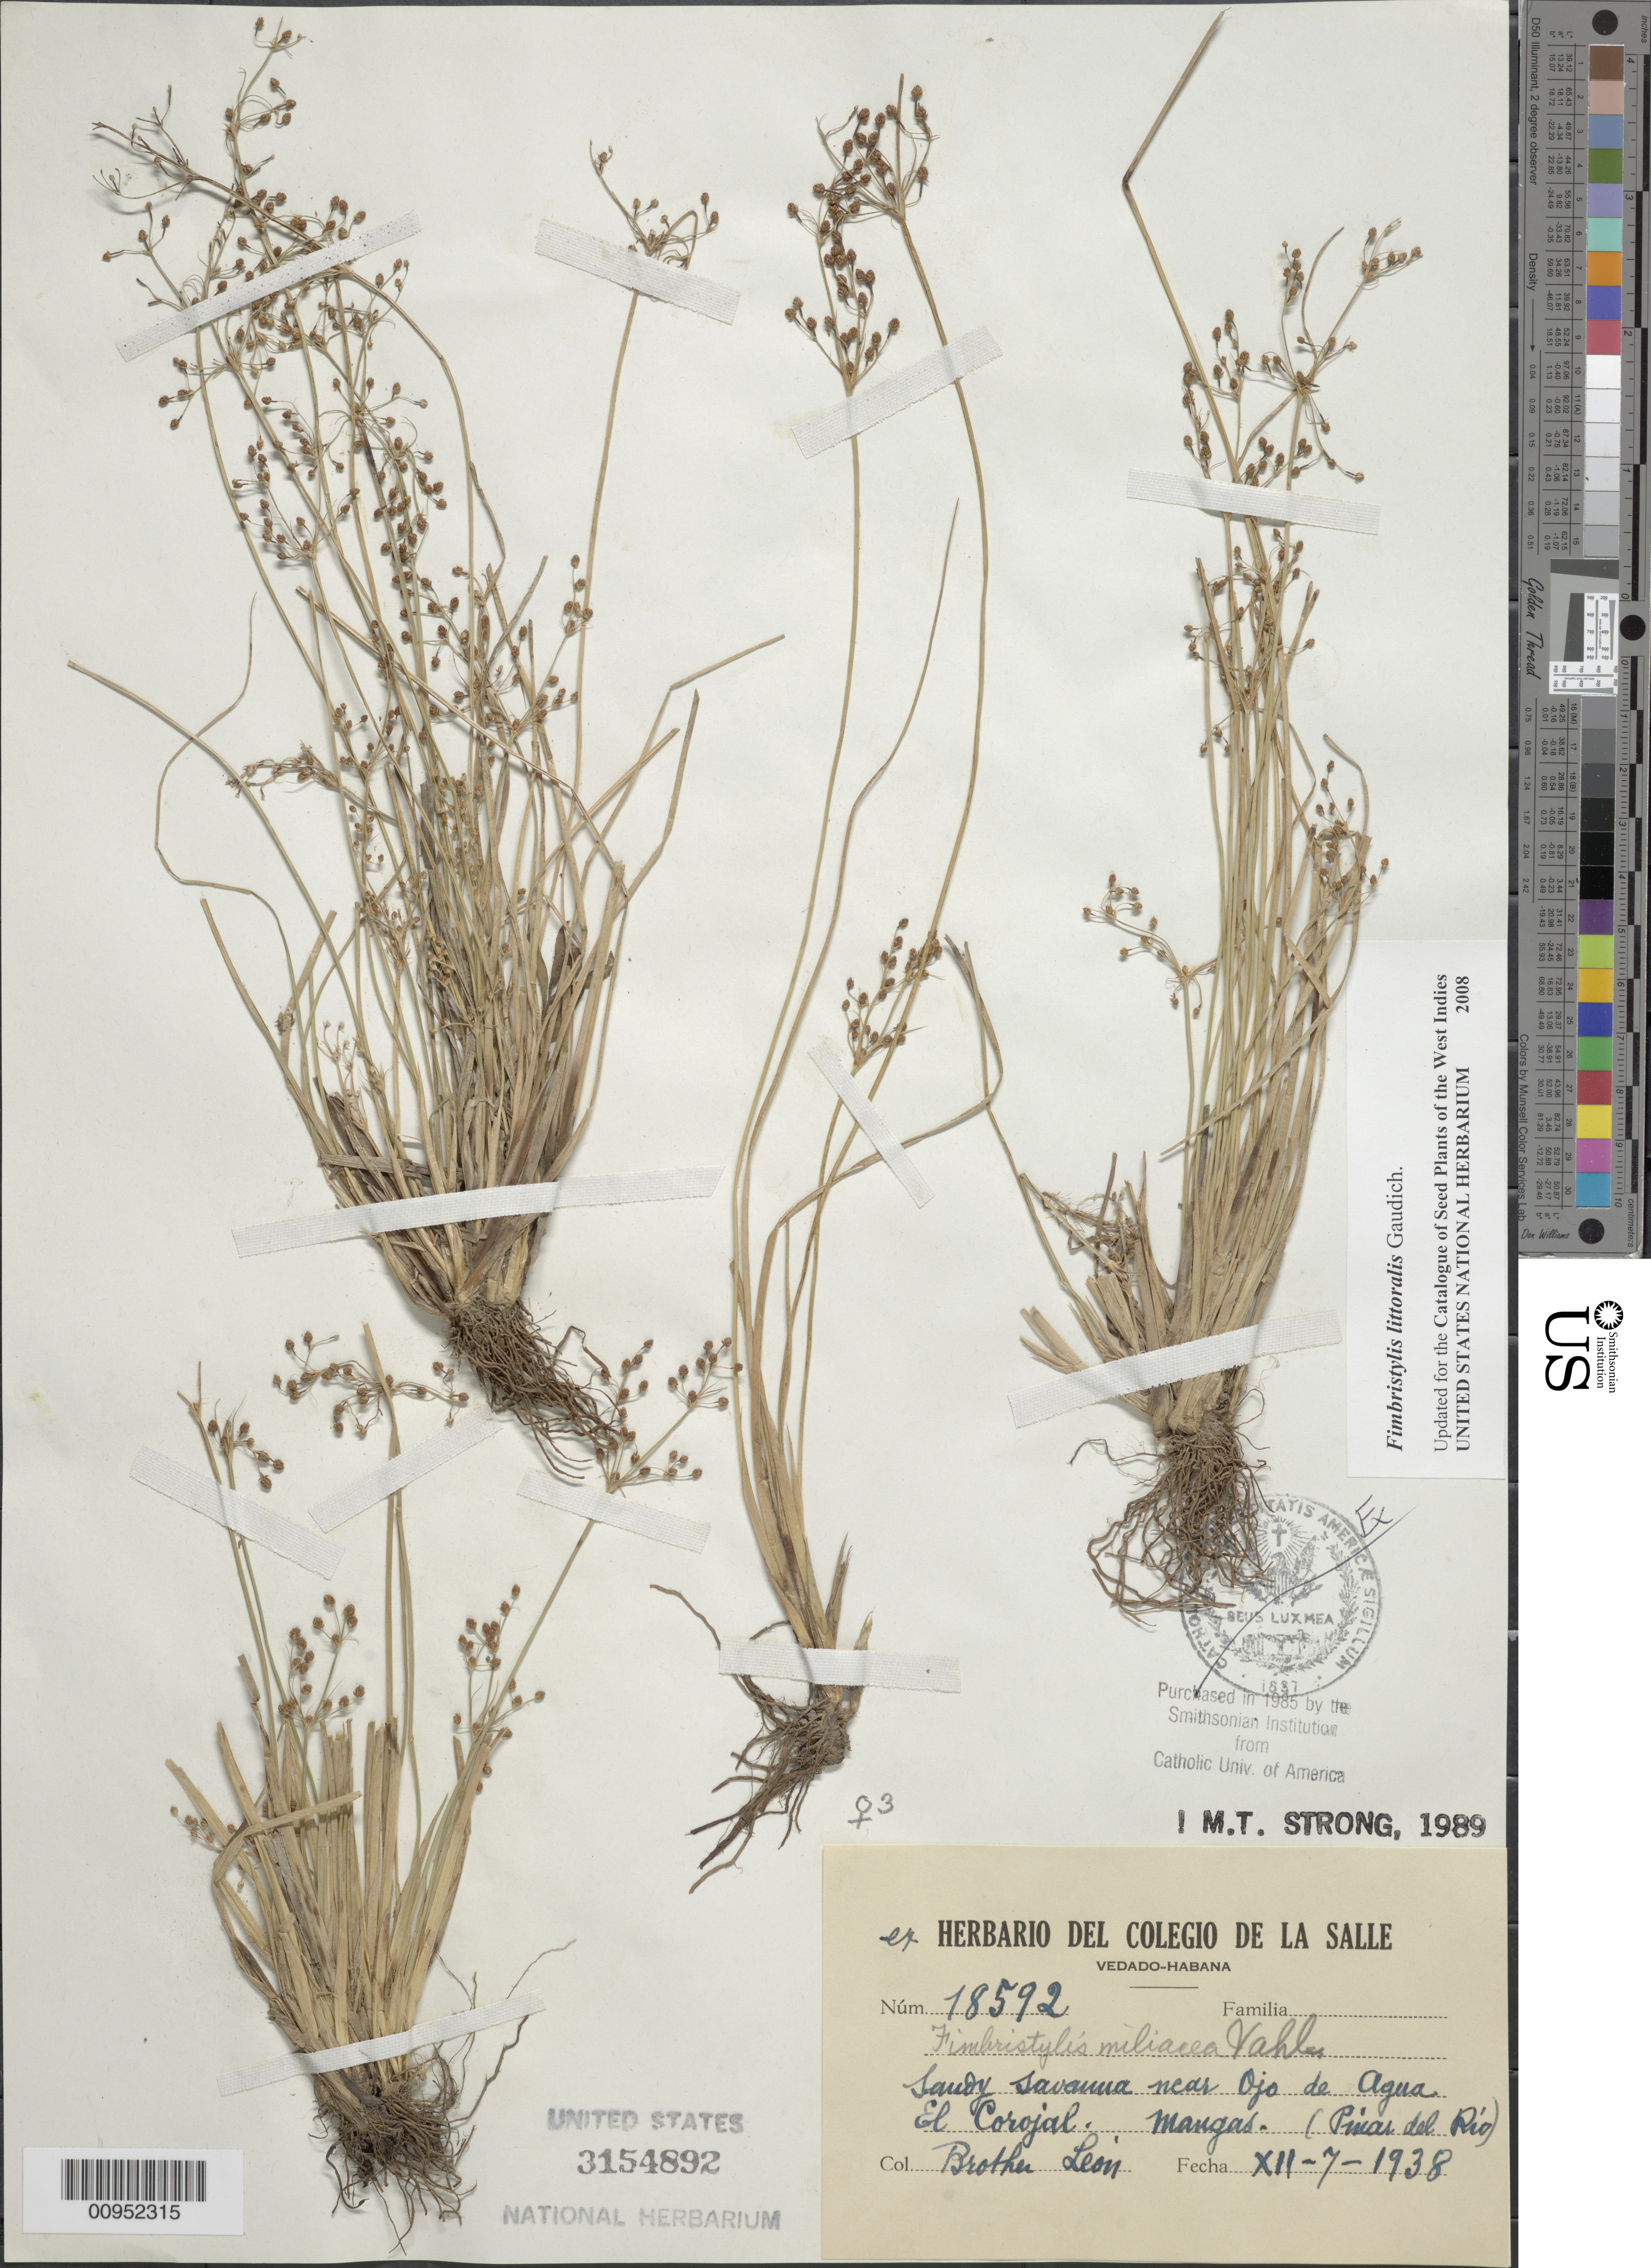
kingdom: Plantae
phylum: Tracheophyta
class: Liliopsida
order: Poales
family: Cyperaceae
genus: Fimbristylis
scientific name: Fimbristylis littoralis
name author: Gaudich.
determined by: Strong, M. T., (US), Smithsonian Institution - National Museum of Natural History (UNITED STATES)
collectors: Bro. León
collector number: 18592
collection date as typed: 07 Dec 1938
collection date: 1938-12-07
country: Cuba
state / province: Pinar del Rio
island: Cuba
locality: Savanna near Ojo de Agua, El Corojal, Mangas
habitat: Sandy savanna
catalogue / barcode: US 3154892